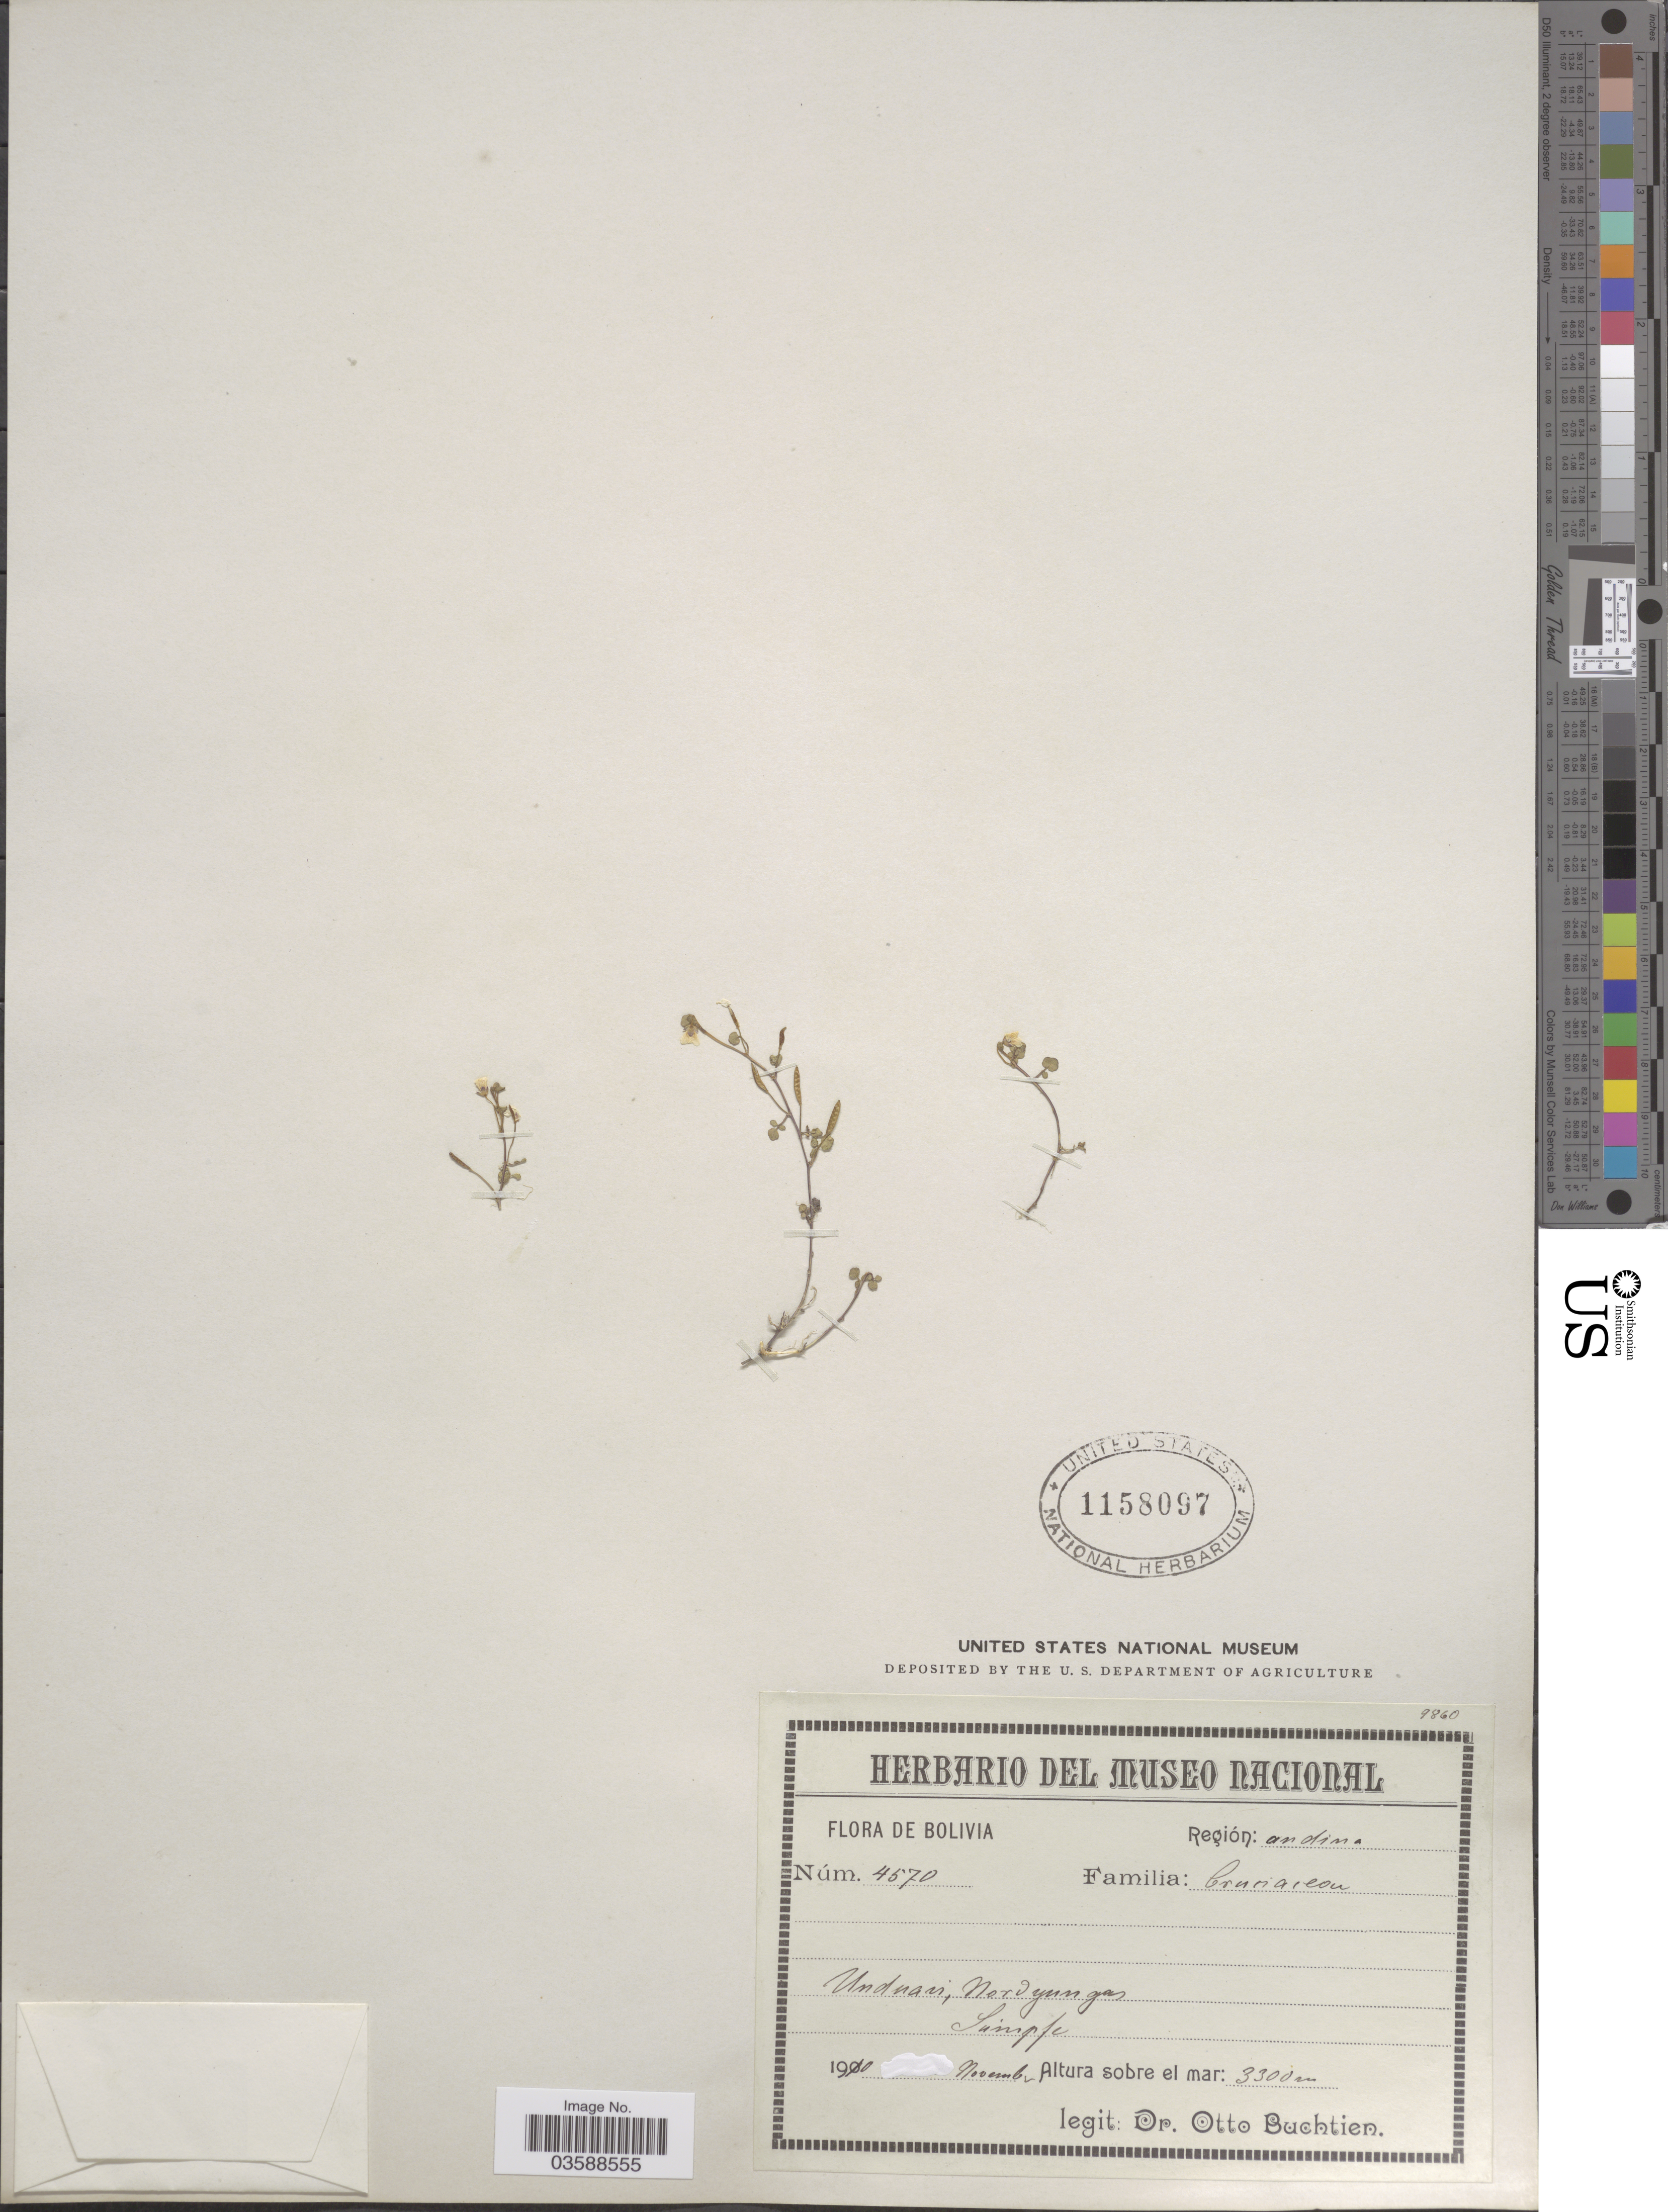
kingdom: Plantae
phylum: Tracheophyta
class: Magnoliopsida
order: Brassicales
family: Brassicaceae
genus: Nasturtium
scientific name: Nasturtium officinale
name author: R. Br.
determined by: Strong, M. T., (US), Smithsonian Institution - National Museum of Natural History (UNITED STATES)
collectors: O. Buchtien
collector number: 4570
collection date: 1910-11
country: Bolivia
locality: Región: andina. Unduavi, Nord yungas. Súmpfe.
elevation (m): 3300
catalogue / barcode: US 1158097